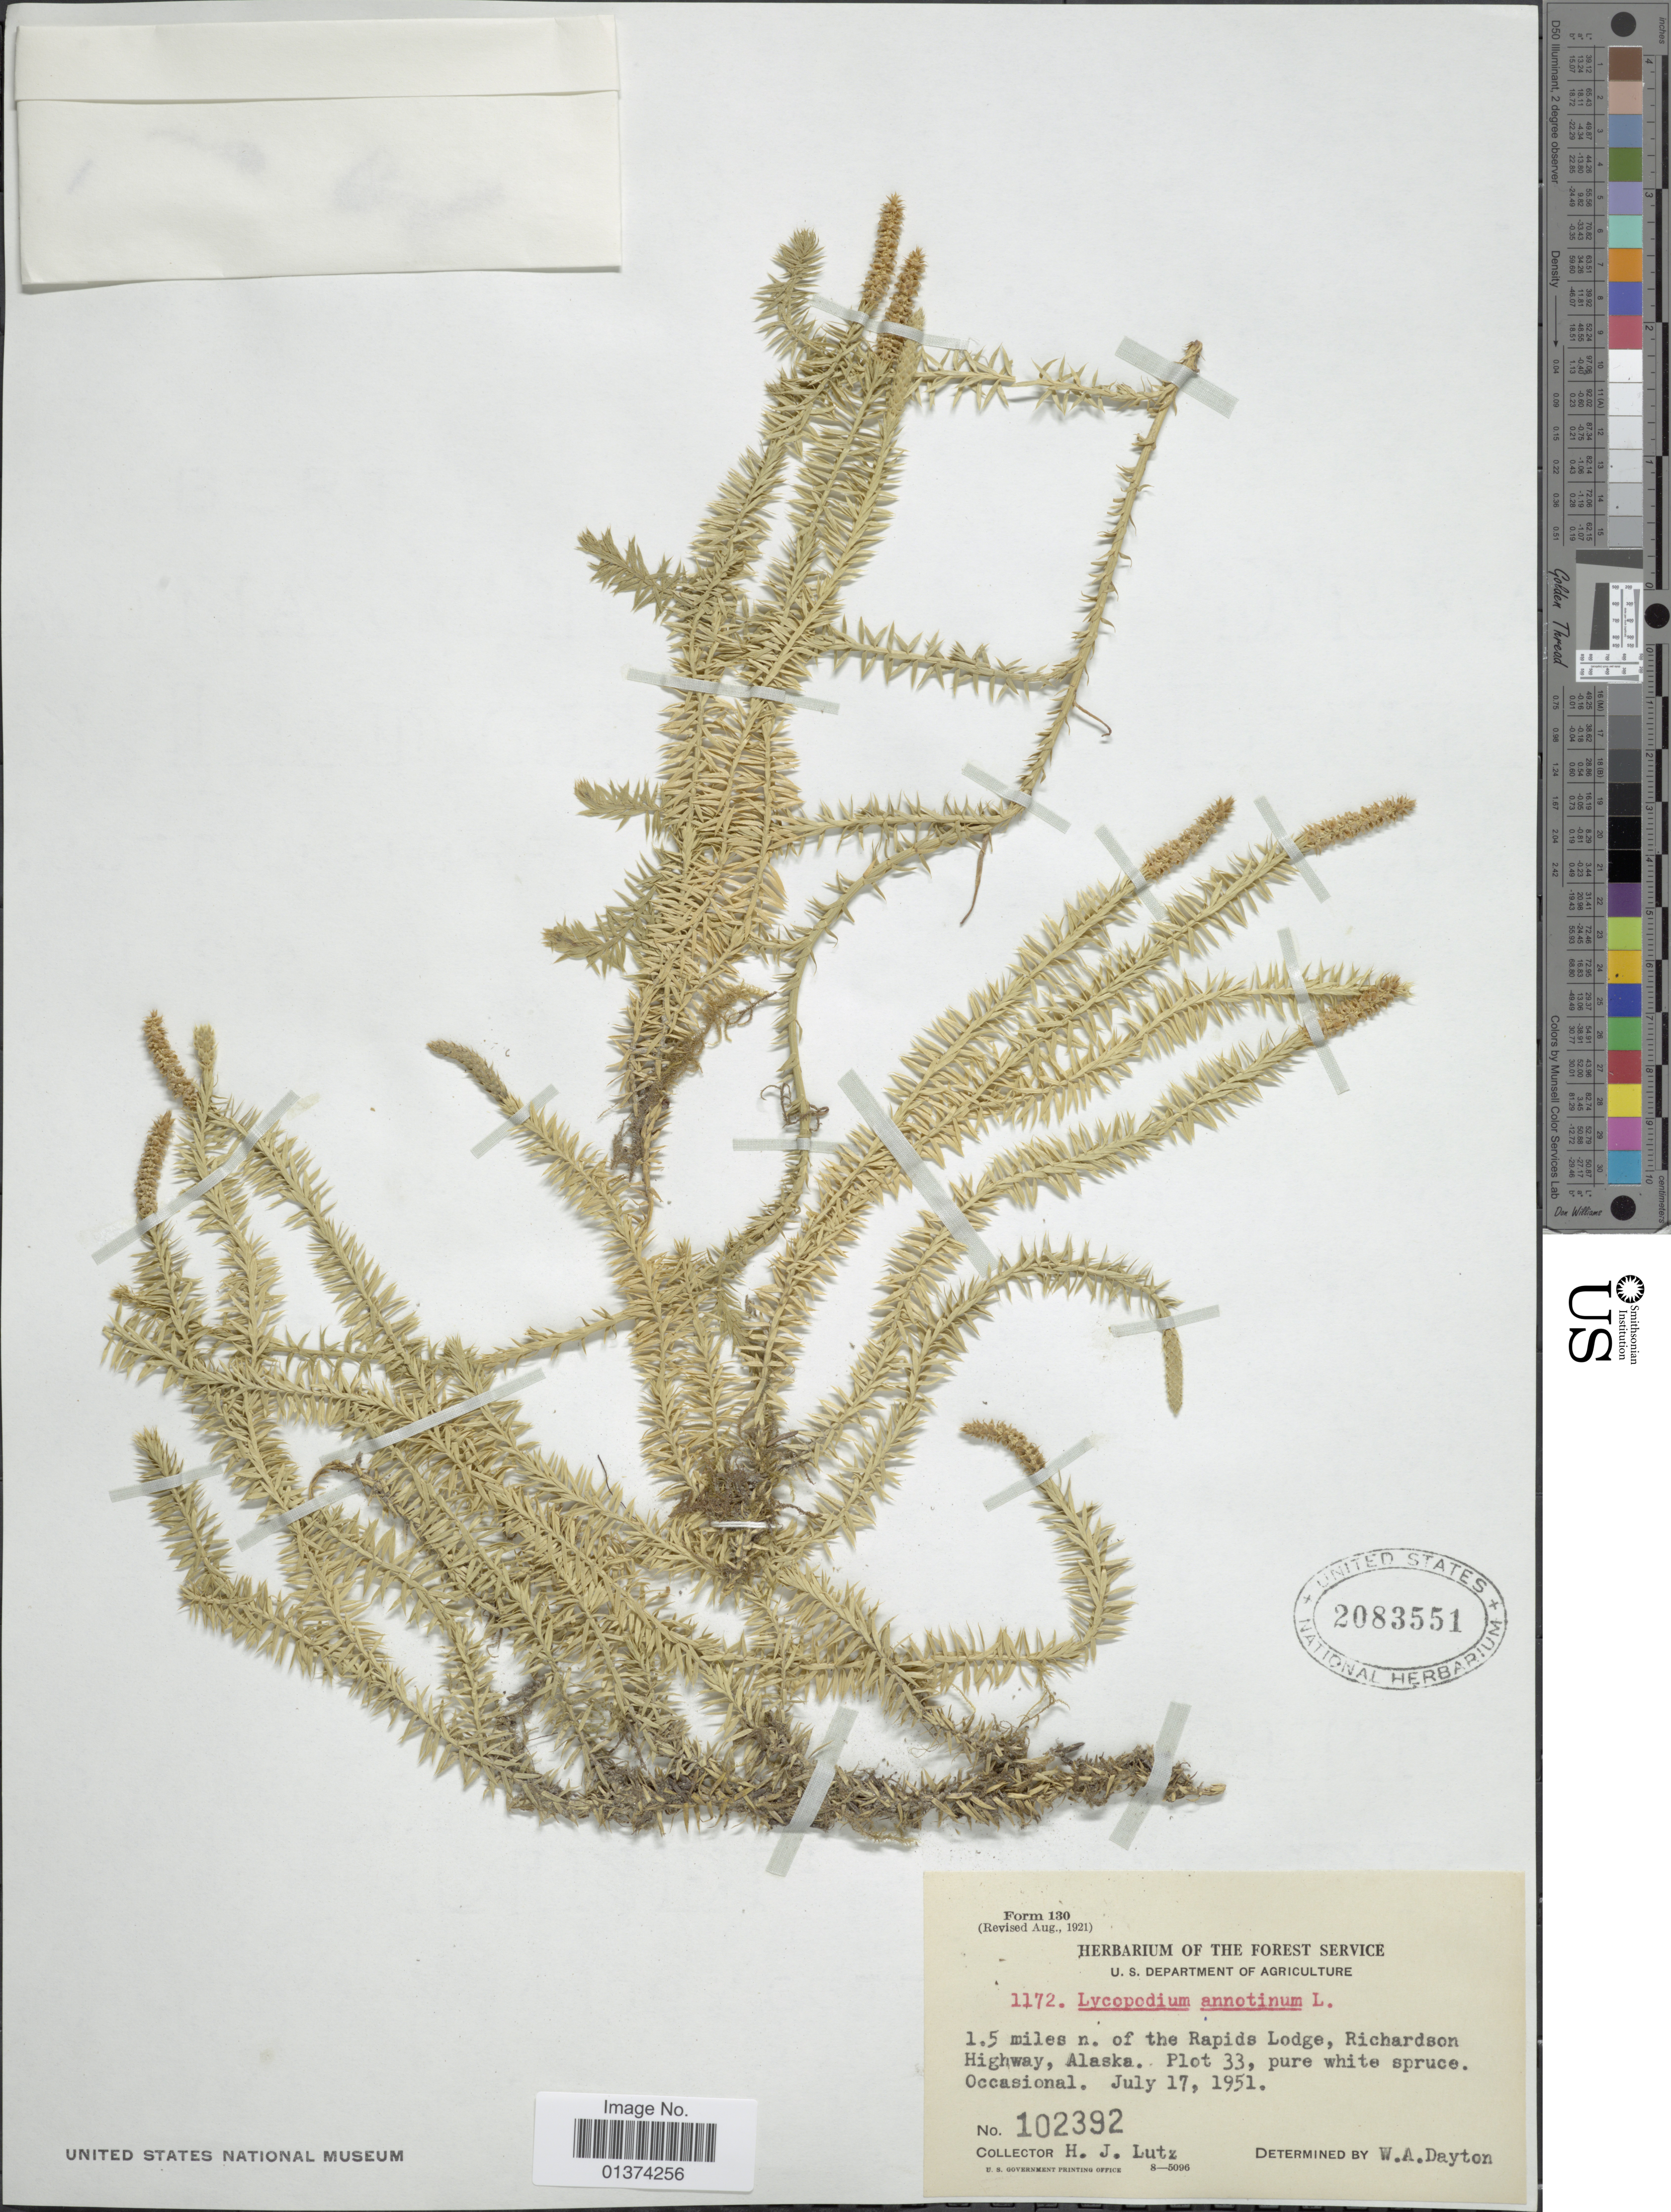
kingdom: Plantae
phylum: Tracheophyta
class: Lycopodiopsida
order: Lycopodiales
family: Lycopodiaceae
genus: Spinulum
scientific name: Spinulum annotinum subsp. annotinum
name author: (L.) A. Haines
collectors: H. J. Lutz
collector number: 102392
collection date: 1951-07-17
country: United States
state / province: Alaska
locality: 1.5 miles n. of the Rapids Lodge, Richardson Highway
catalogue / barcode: US 2083551